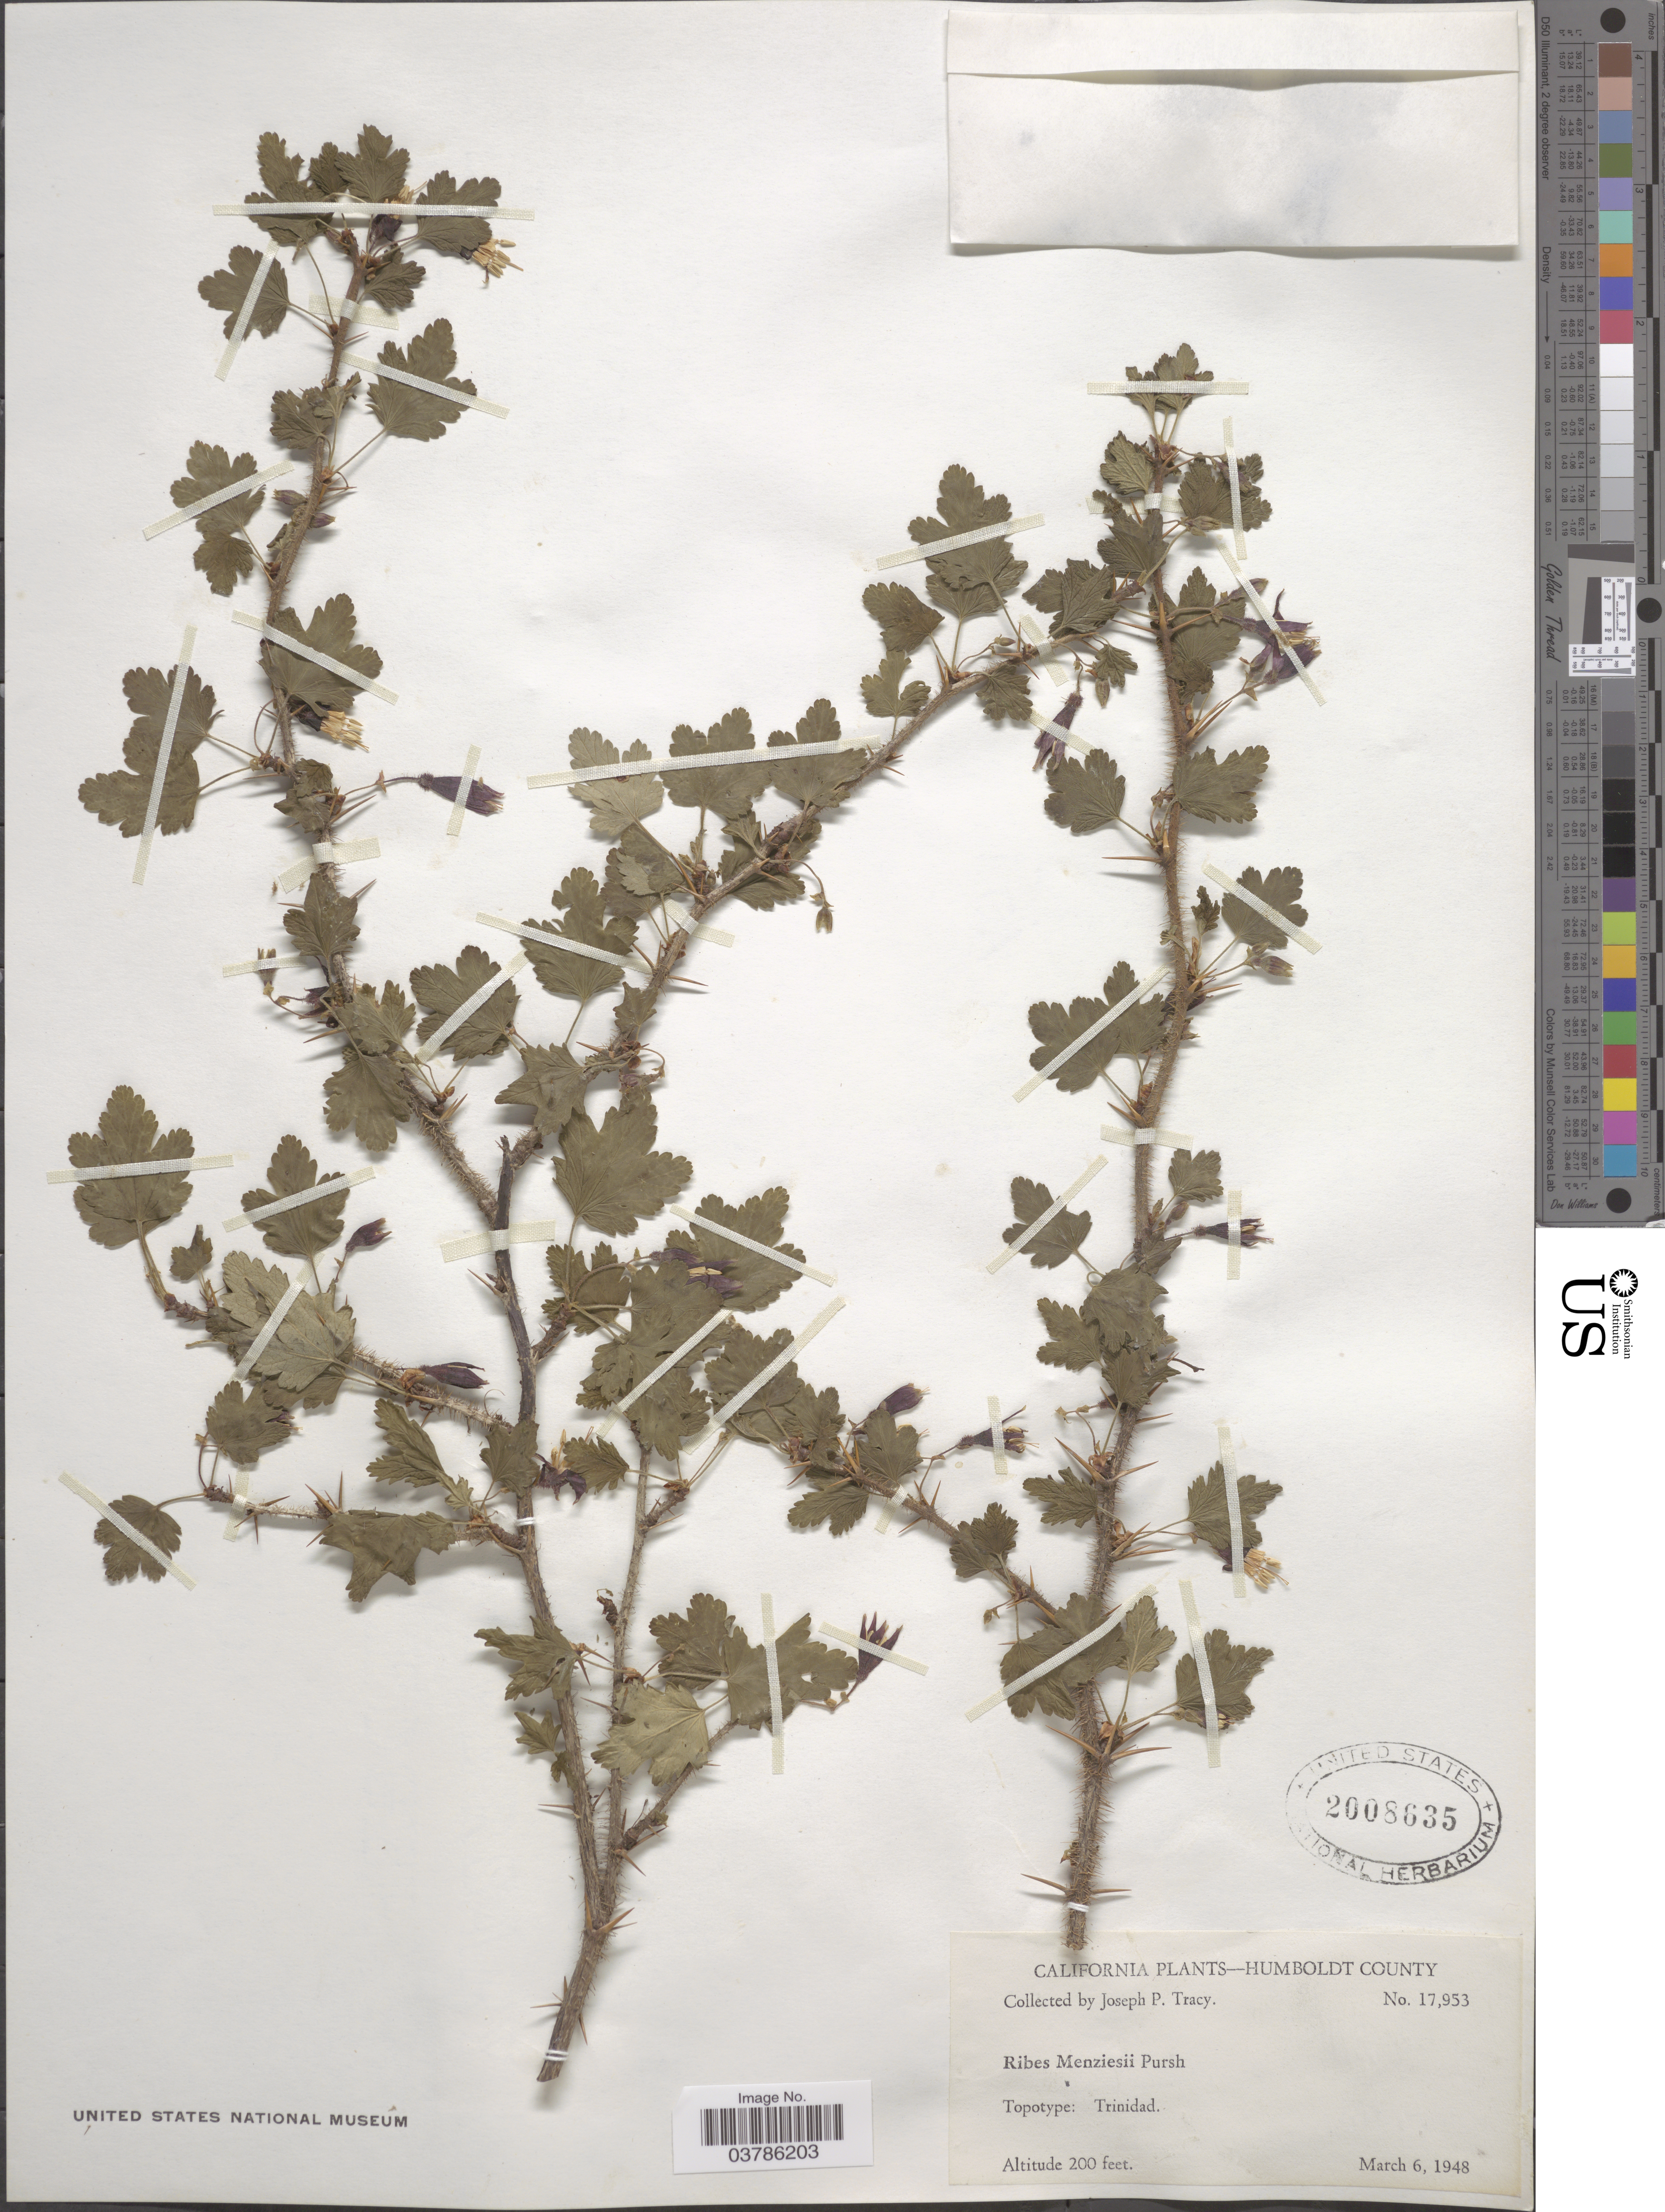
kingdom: Plantae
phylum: Tracheophyta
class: Magnoliopsida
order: Saxifragales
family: Grossulariaceae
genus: Ribes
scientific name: Ribes menziesii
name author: Pursh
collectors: J. Tracy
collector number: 17953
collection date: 1948-03-06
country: United States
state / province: California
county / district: Humboldt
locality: Humboldt County. Topotype: Trinidad.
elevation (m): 61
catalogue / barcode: US 2008635